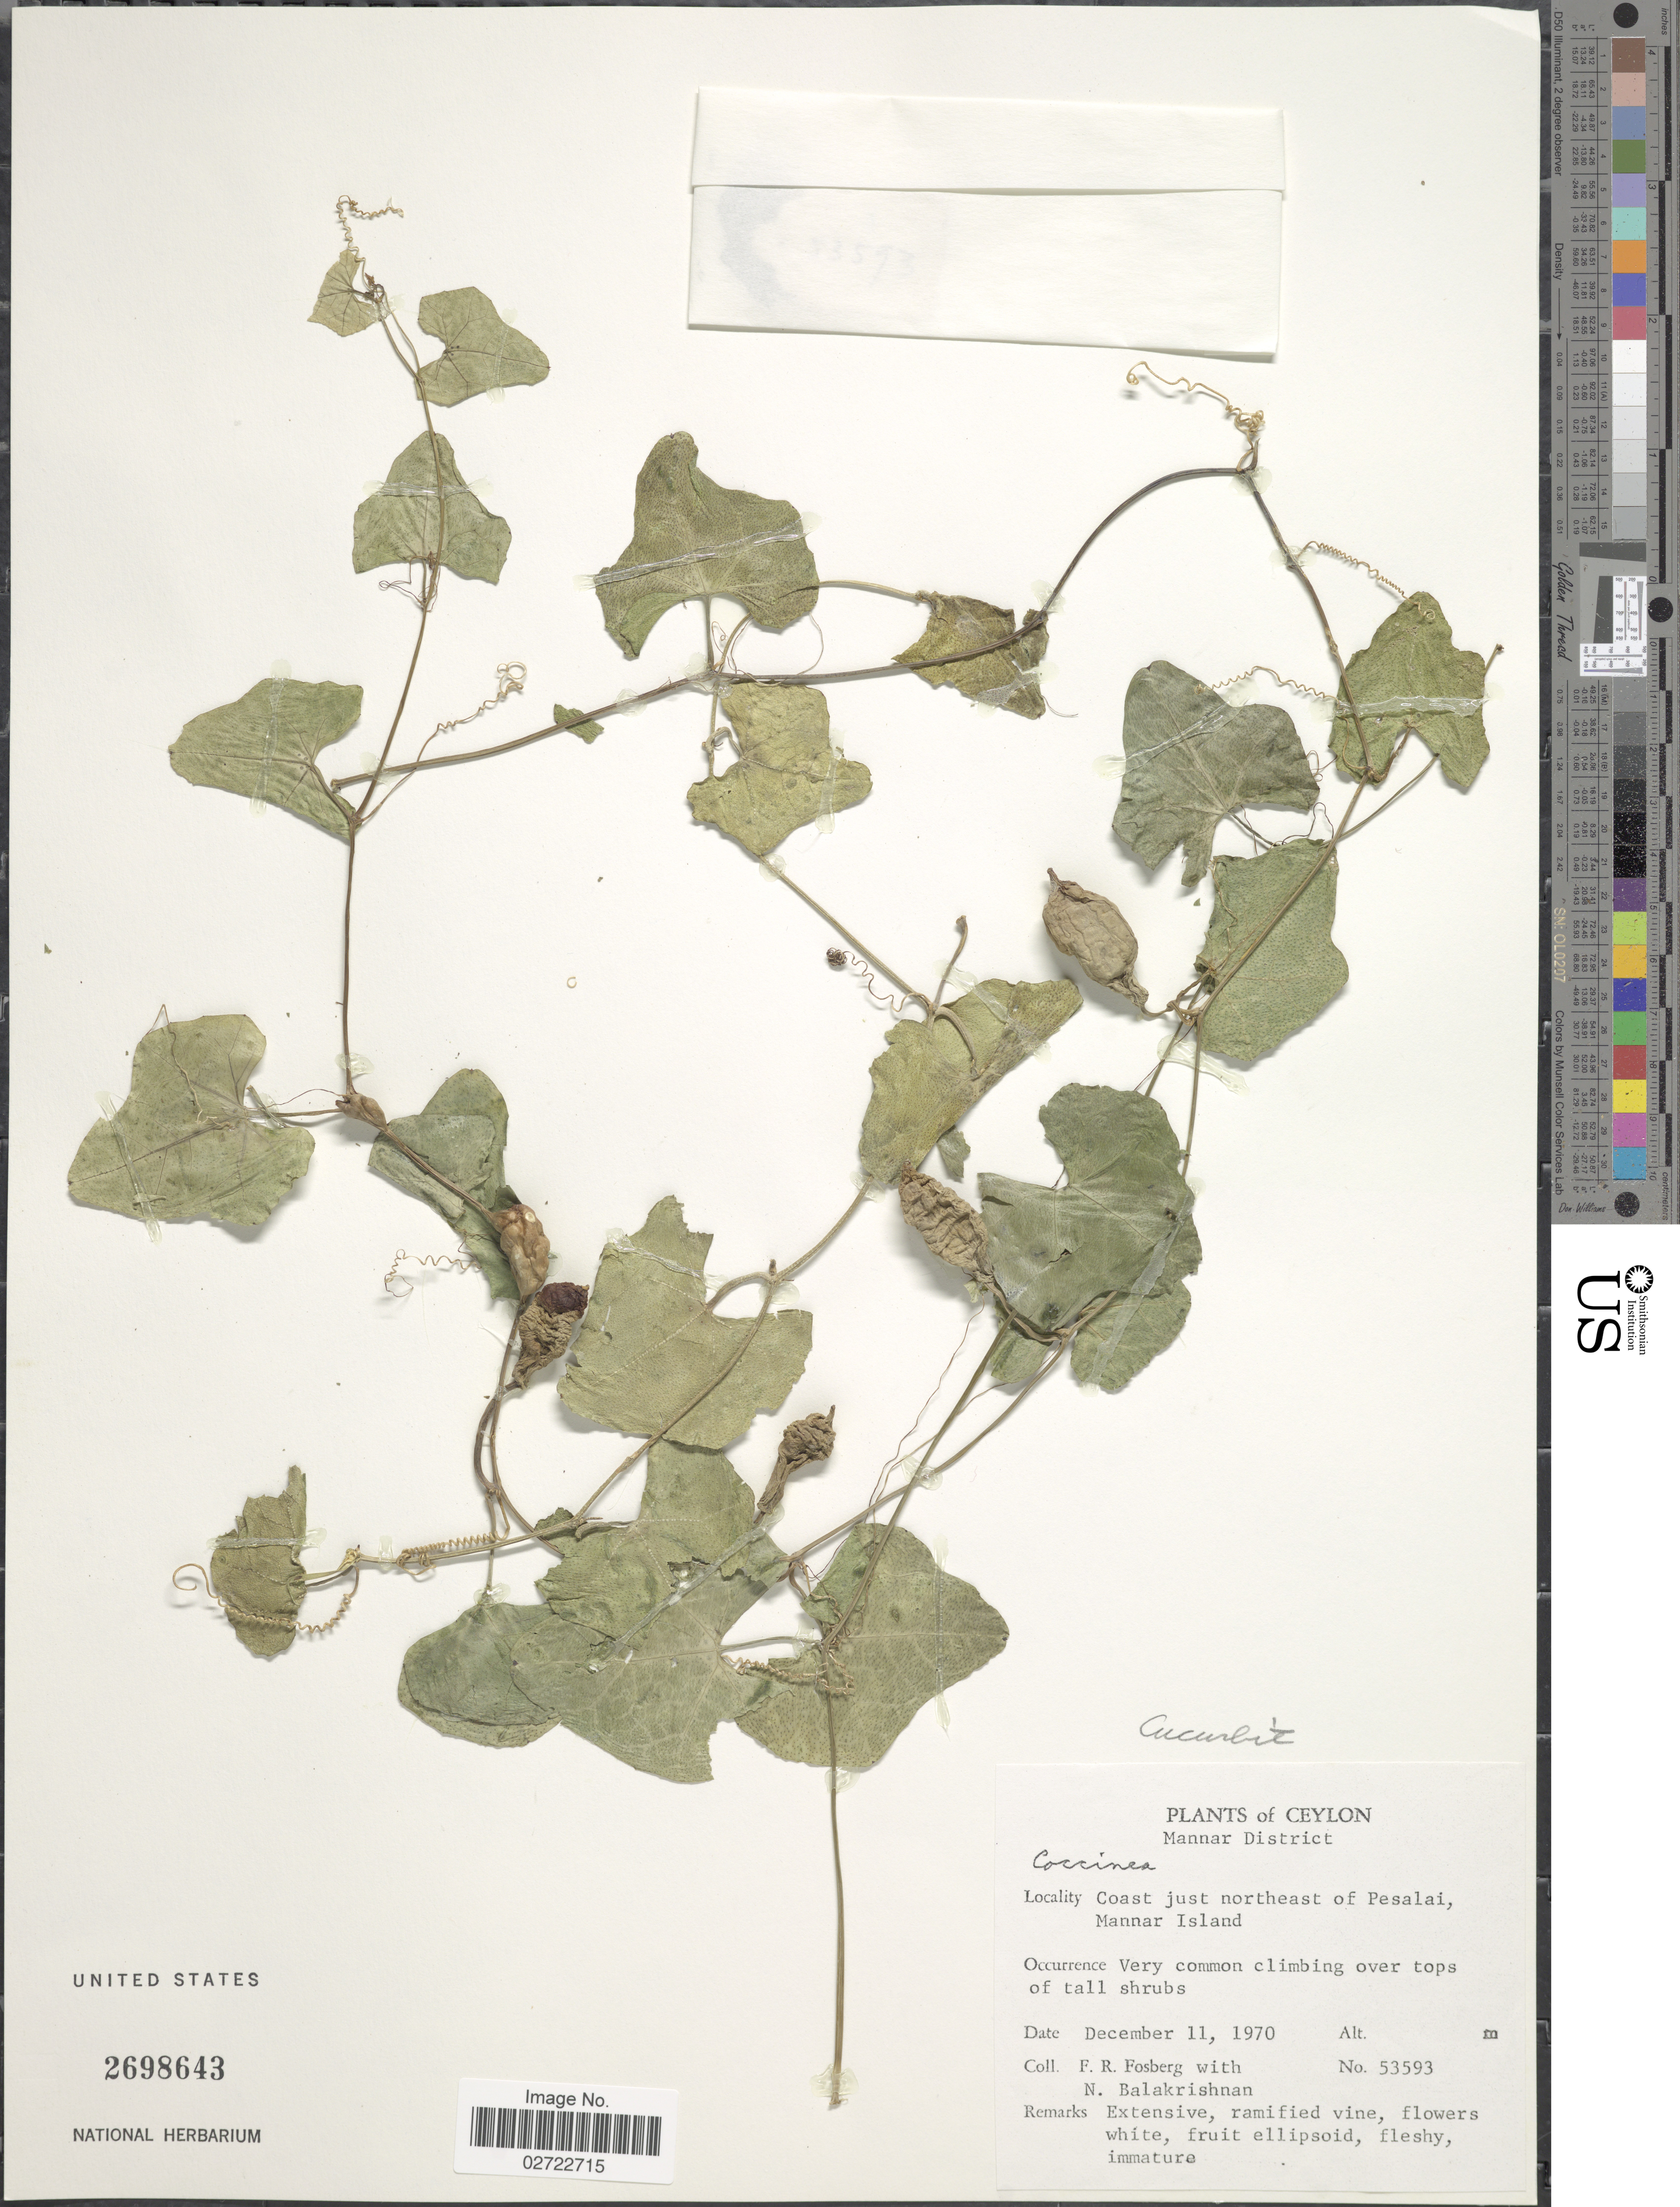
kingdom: Plantae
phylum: Tracheophyta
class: Magnoliopsida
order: Cucurbitales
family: Cucurbitaceae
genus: Coccinia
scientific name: Coccinia grandis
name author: (L.) Voigt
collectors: F. R. Fosberg & N. Balakrishnan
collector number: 5393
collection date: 1970-12-11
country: Sri Lanka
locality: Ceylon, Mannar District. Coast just northeast of Pesalai Mannar Island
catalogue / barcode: US 2698643